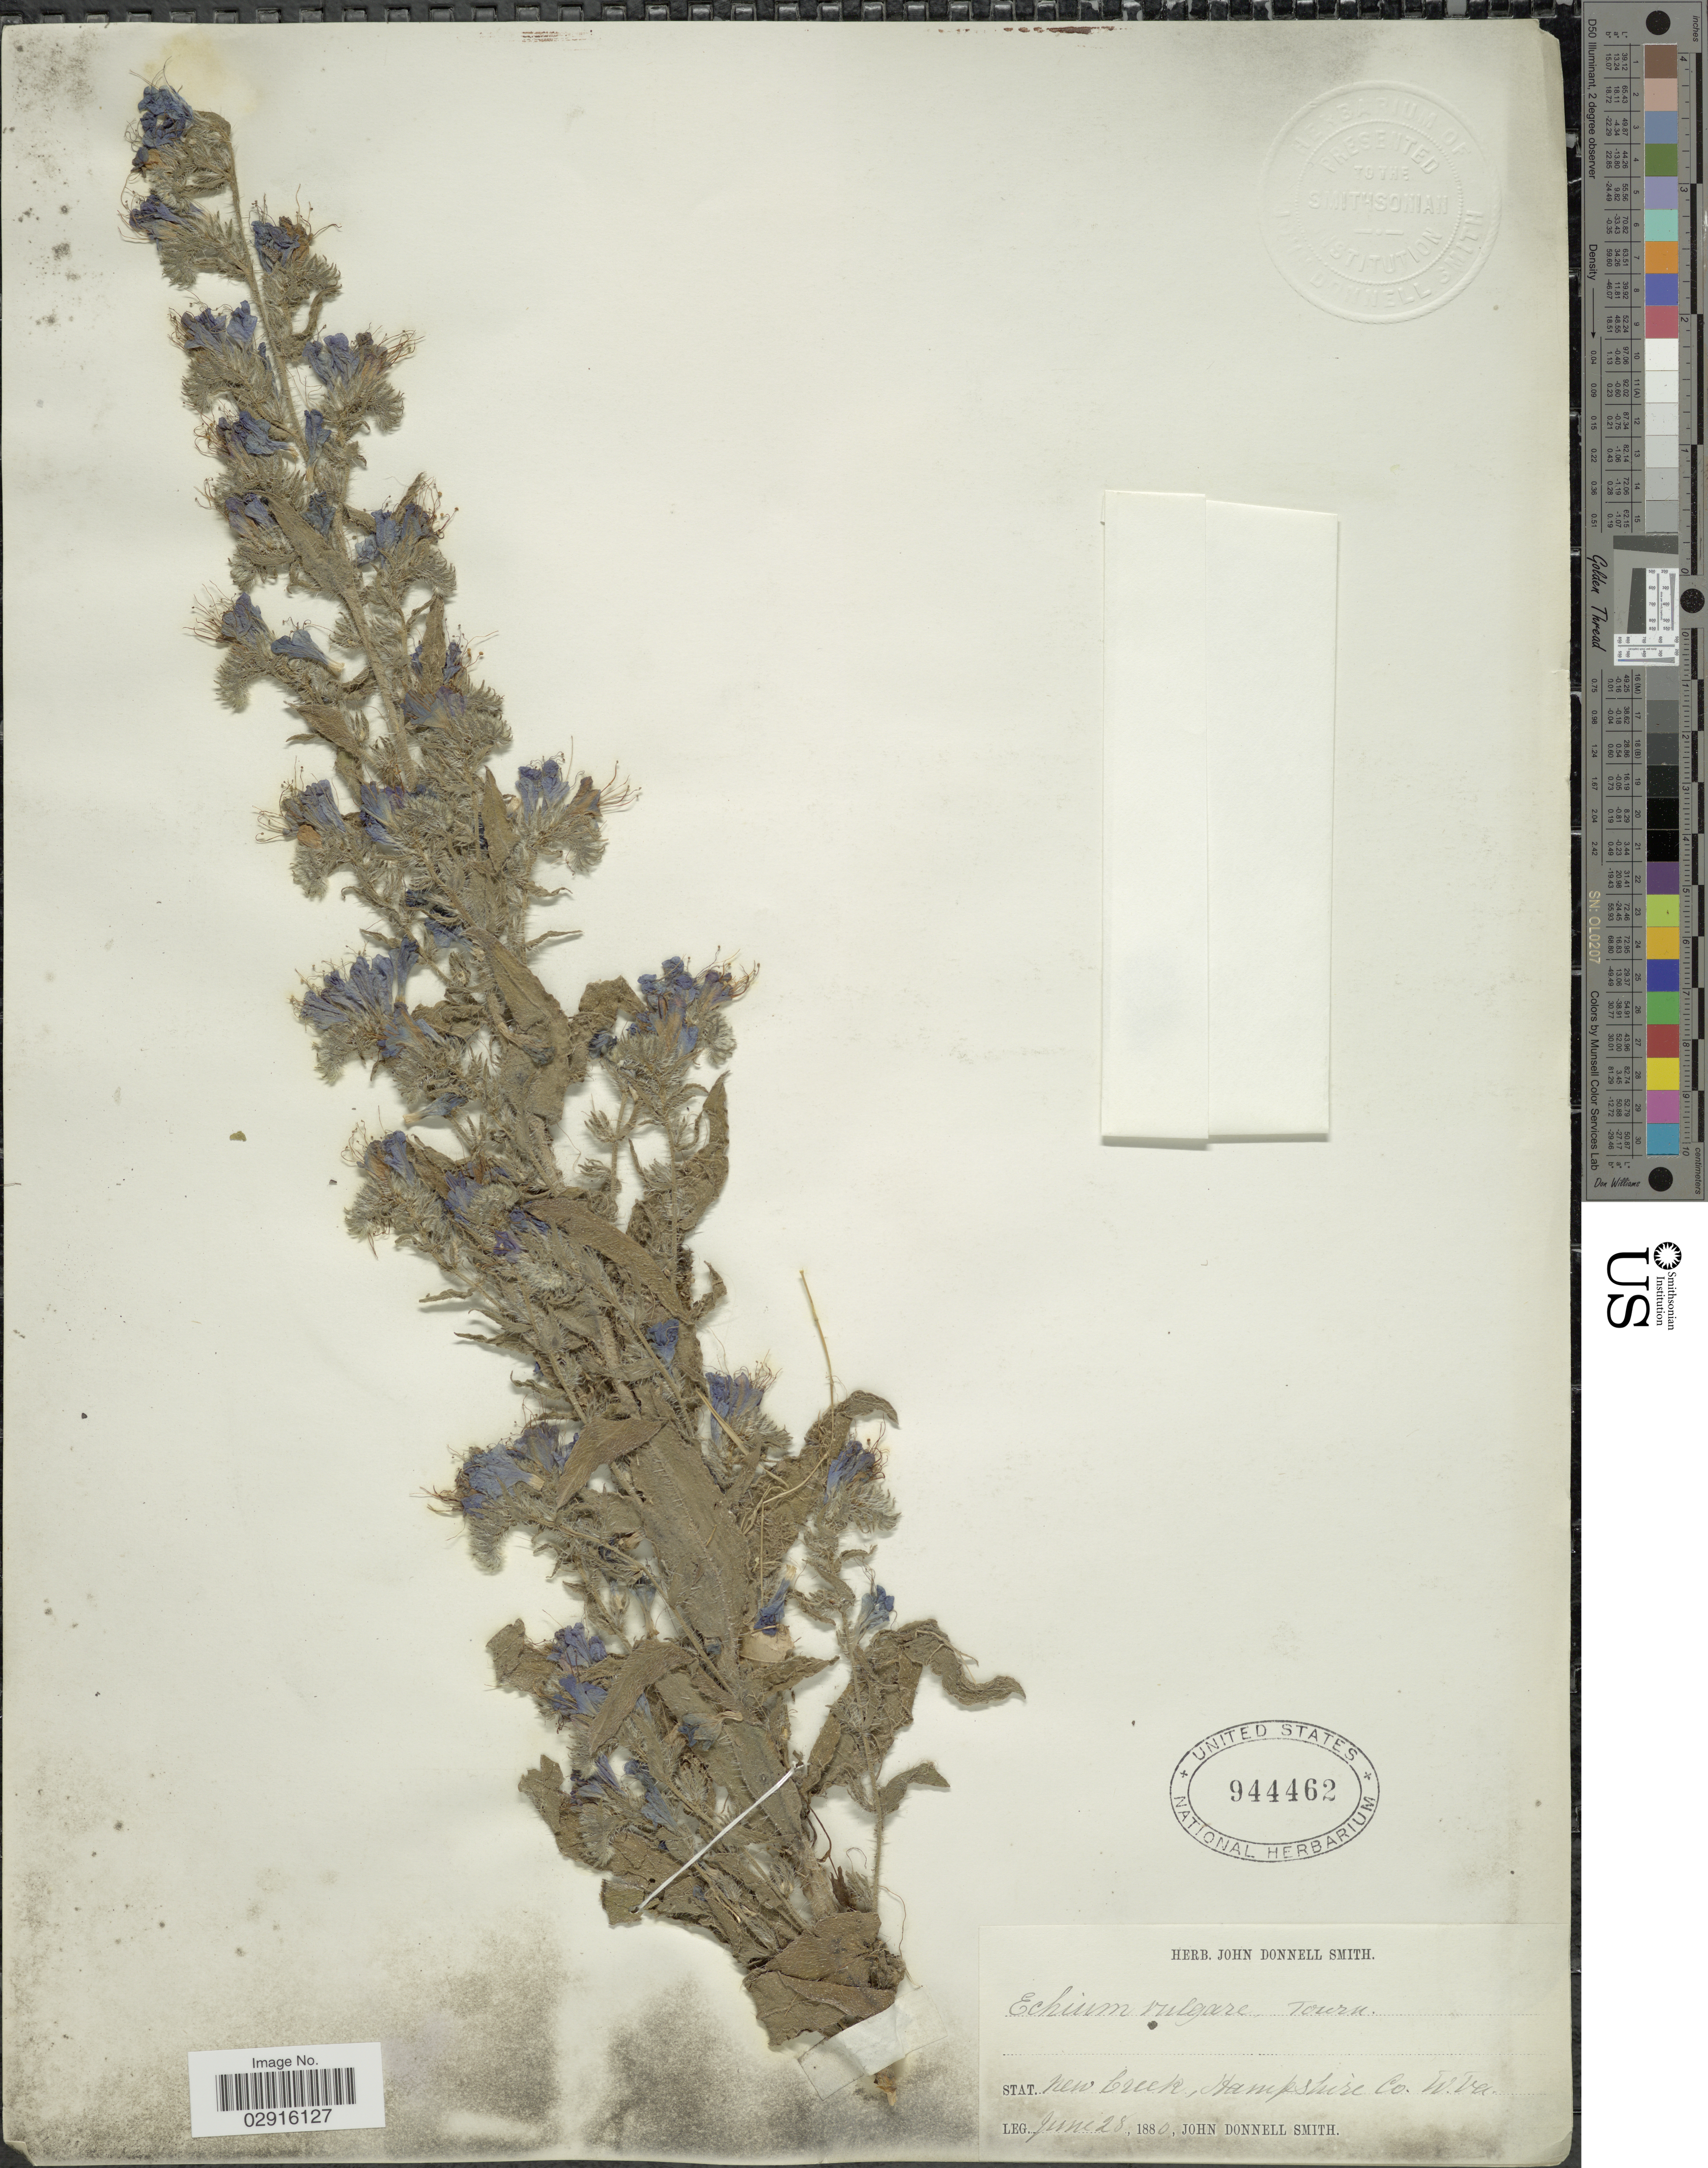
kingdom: Plantae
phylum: Tracheophyta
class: Magnoliopsida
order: Boraginales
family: Boraginaceae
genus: Echium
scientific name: Echium vulgare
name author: L.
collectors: J. Donnell Smith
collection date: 1880-06-28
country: United States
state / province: West Virginia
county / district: Hampshire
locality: Stat. New Creek, Hampshire Co., W. Ver.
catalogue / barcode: US 944462